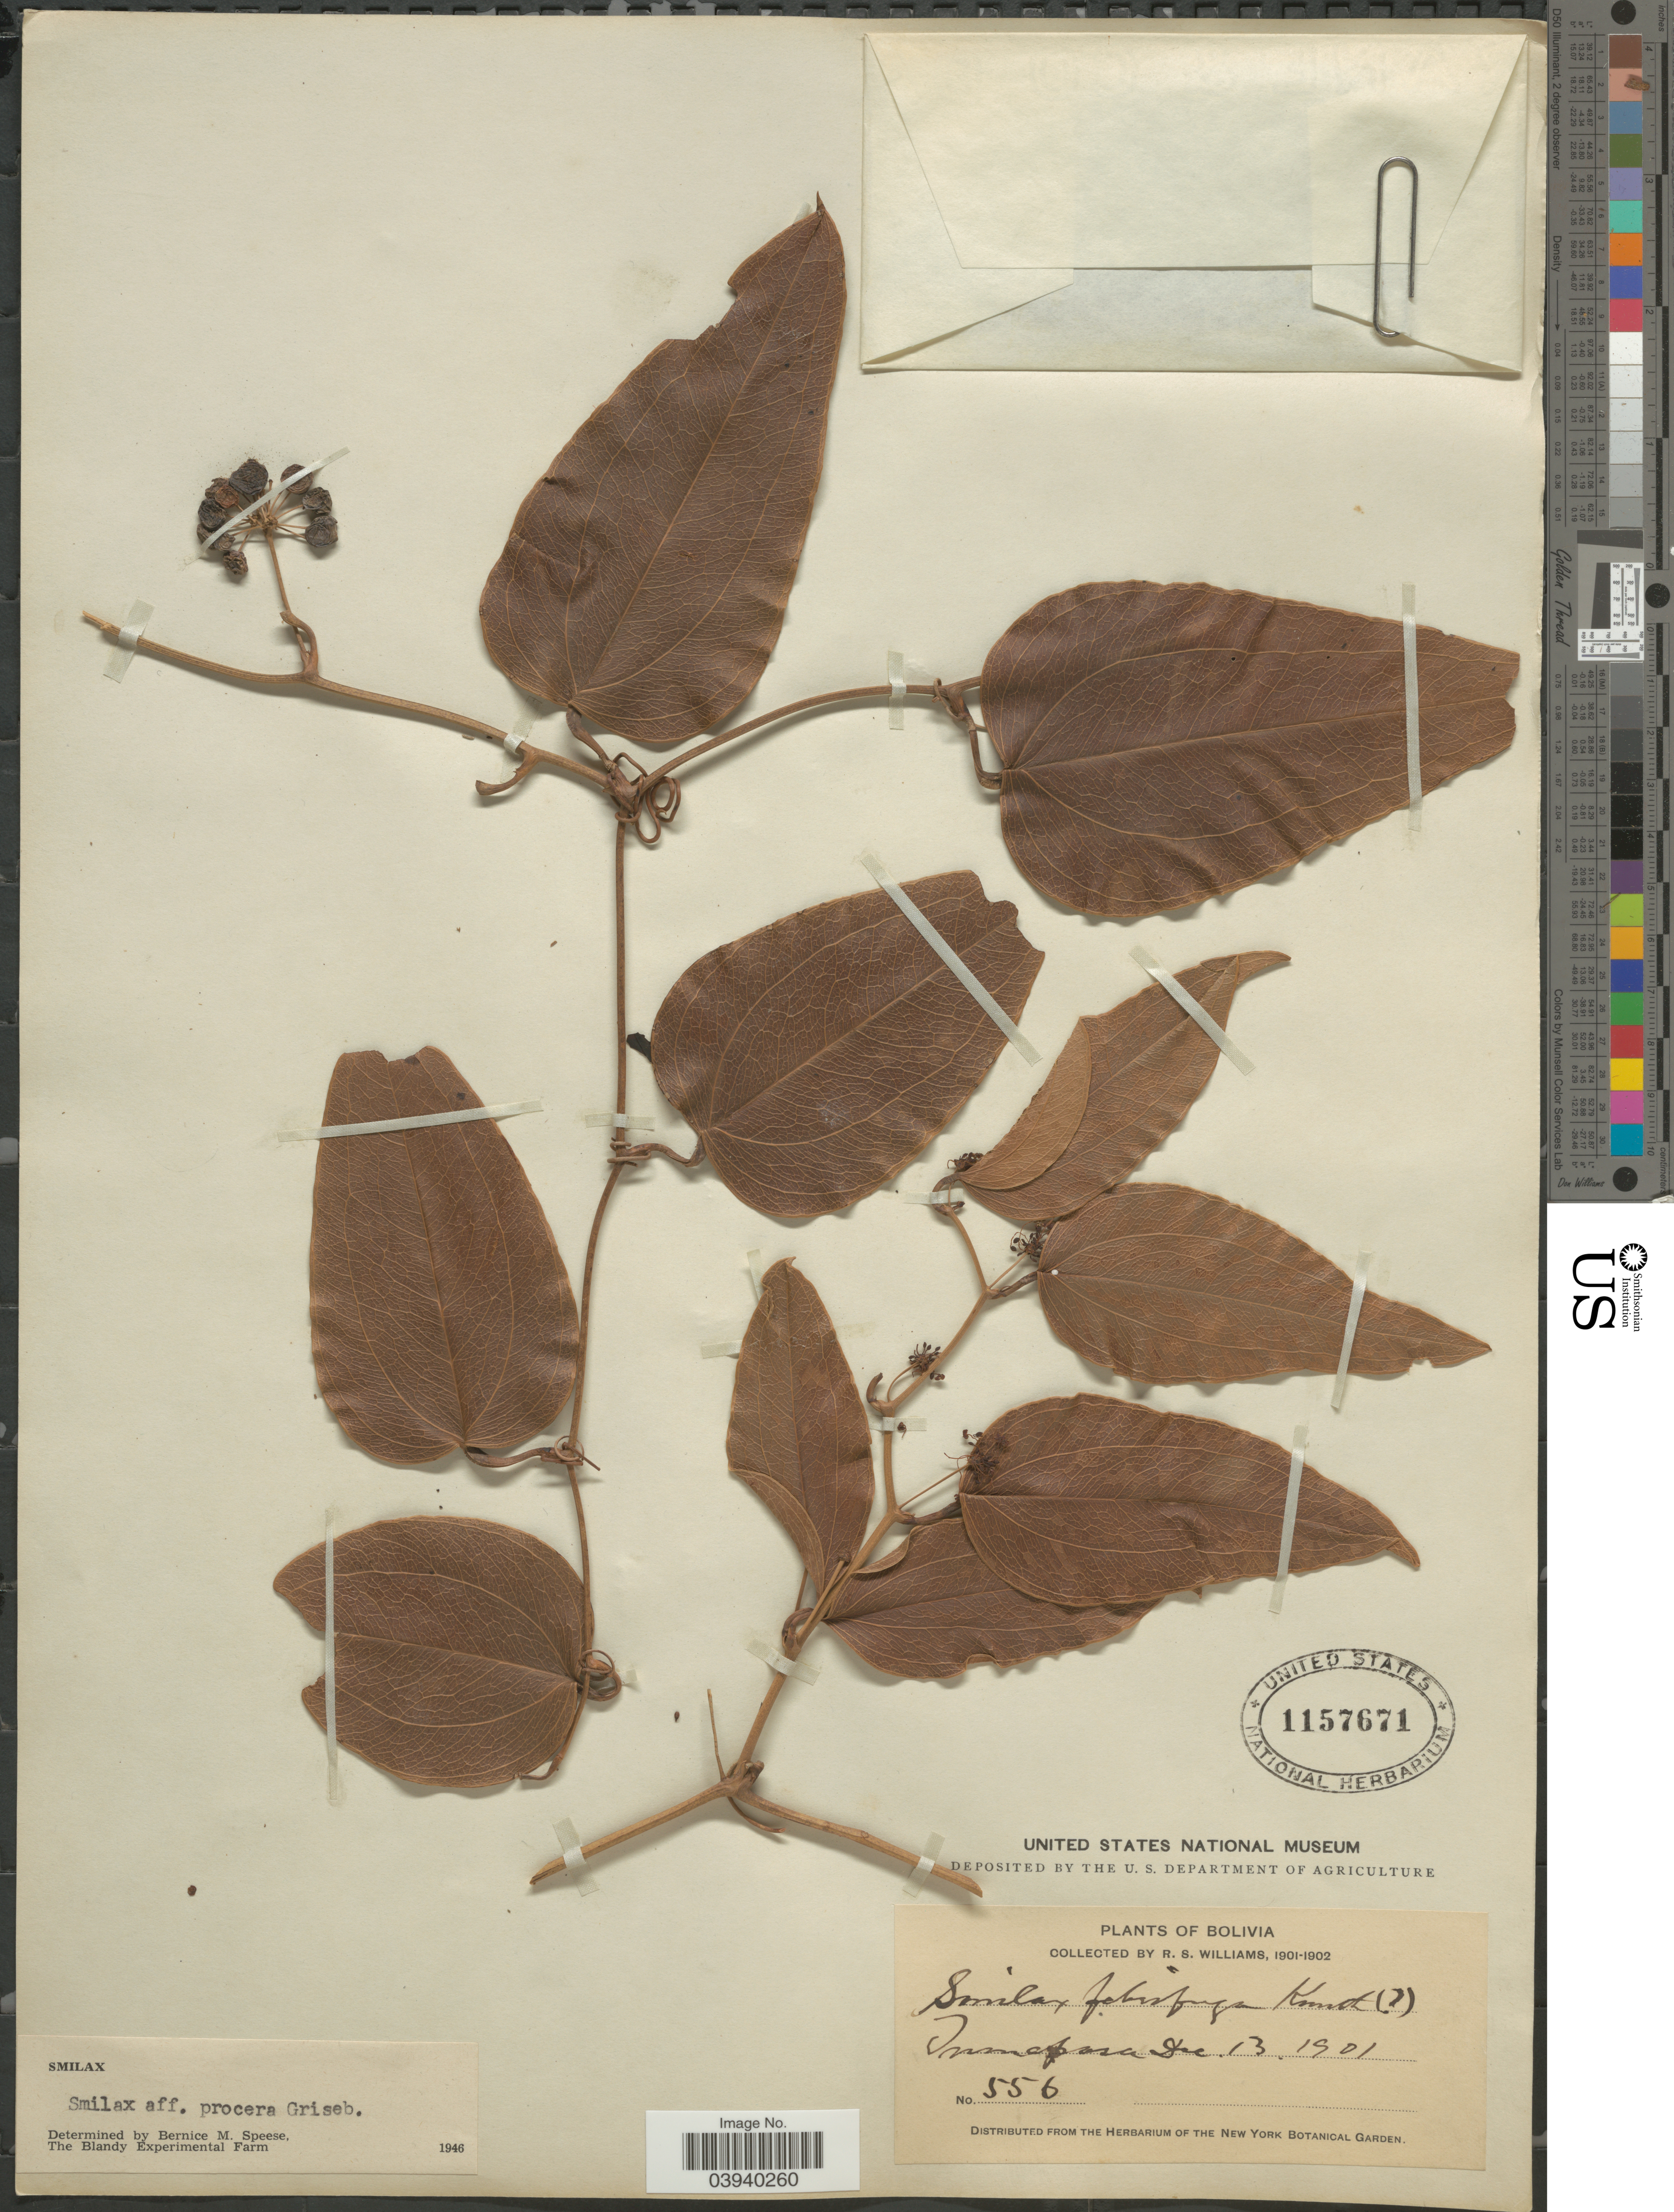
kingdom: Plantae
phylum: Tracheophyta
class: Liliopsida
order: Liliales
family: Smilacaceae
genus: Smilax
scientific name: Smilax quinquenervia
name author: Vell.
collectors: R. S. Williams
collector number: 556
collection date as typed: Dec. 13, 1901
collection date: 1901-12-13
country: Bolivia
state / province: La Paz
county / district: Iturralde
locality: Tumupasa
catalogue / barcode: US 1157671